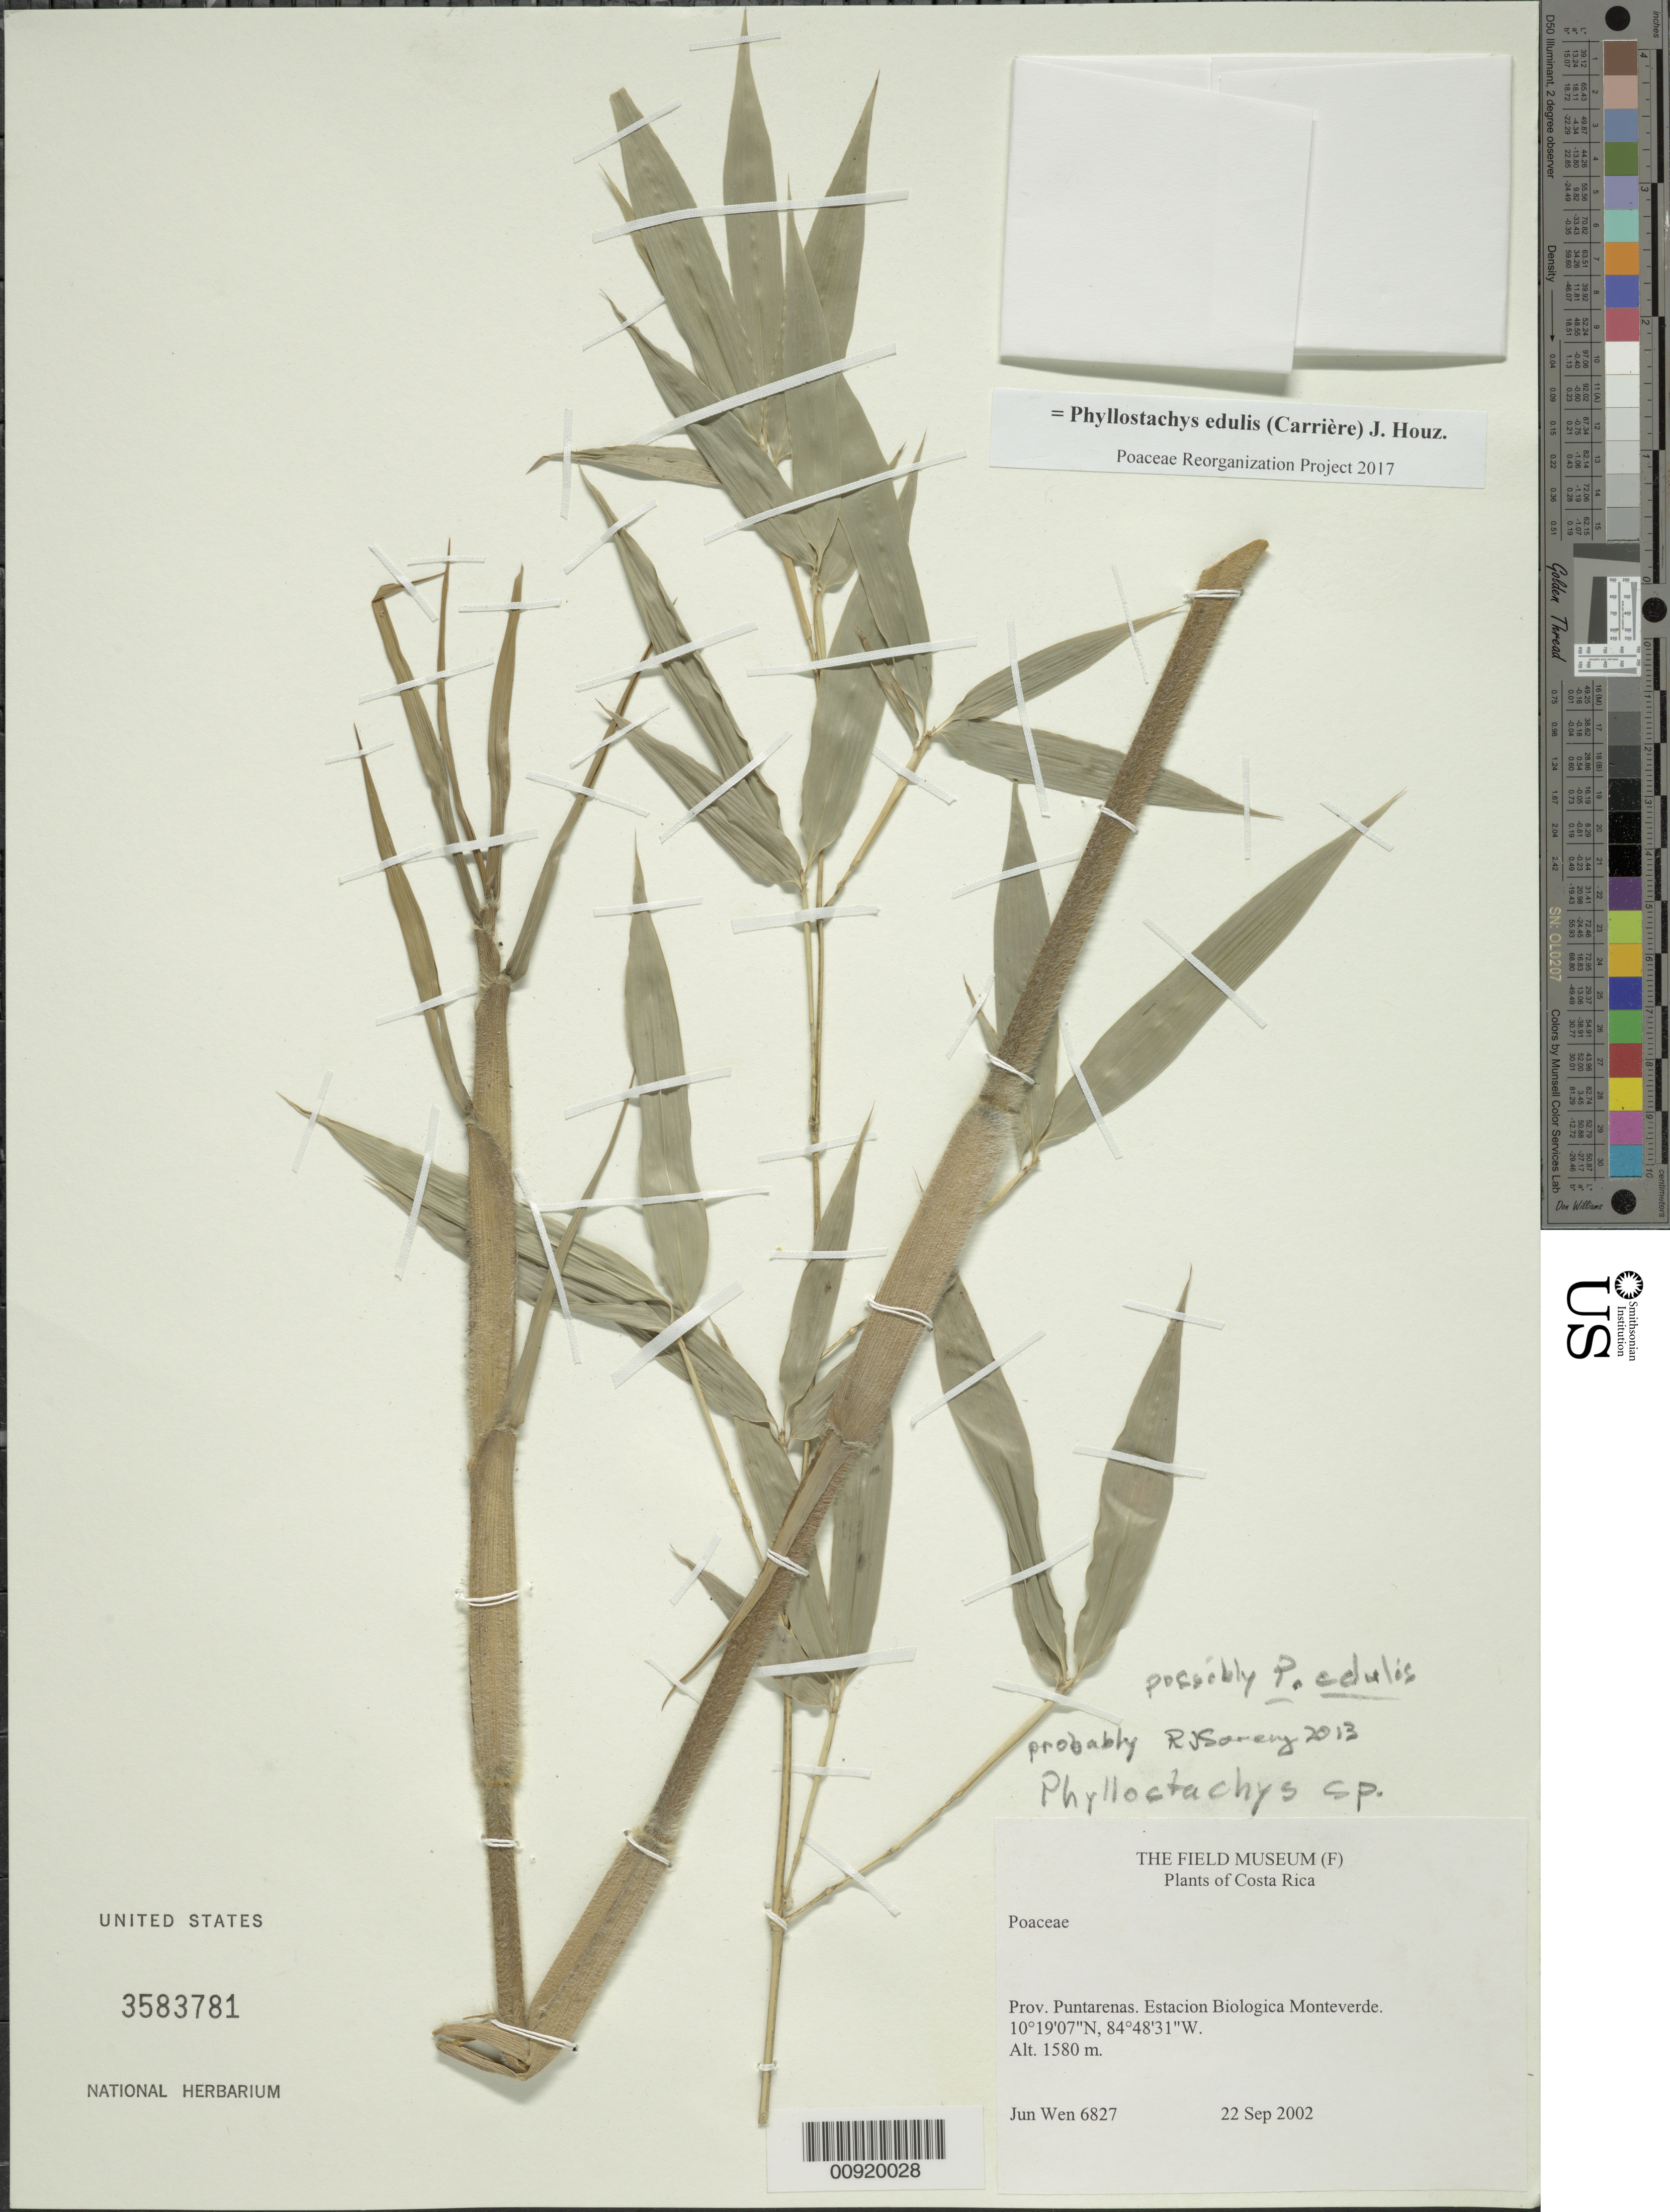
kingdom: Plantae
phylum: Tracheophyta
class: Liliopsida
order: Poales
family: Poaceae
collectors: J. Wen & R. Aguilar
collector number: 6827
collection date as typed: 22 Sep 2002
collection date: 2002-09-22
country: Costa Rica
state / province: Puntarenas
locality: Estacion Biologica Monteverde.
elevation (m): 1580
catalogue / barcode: US 3583781